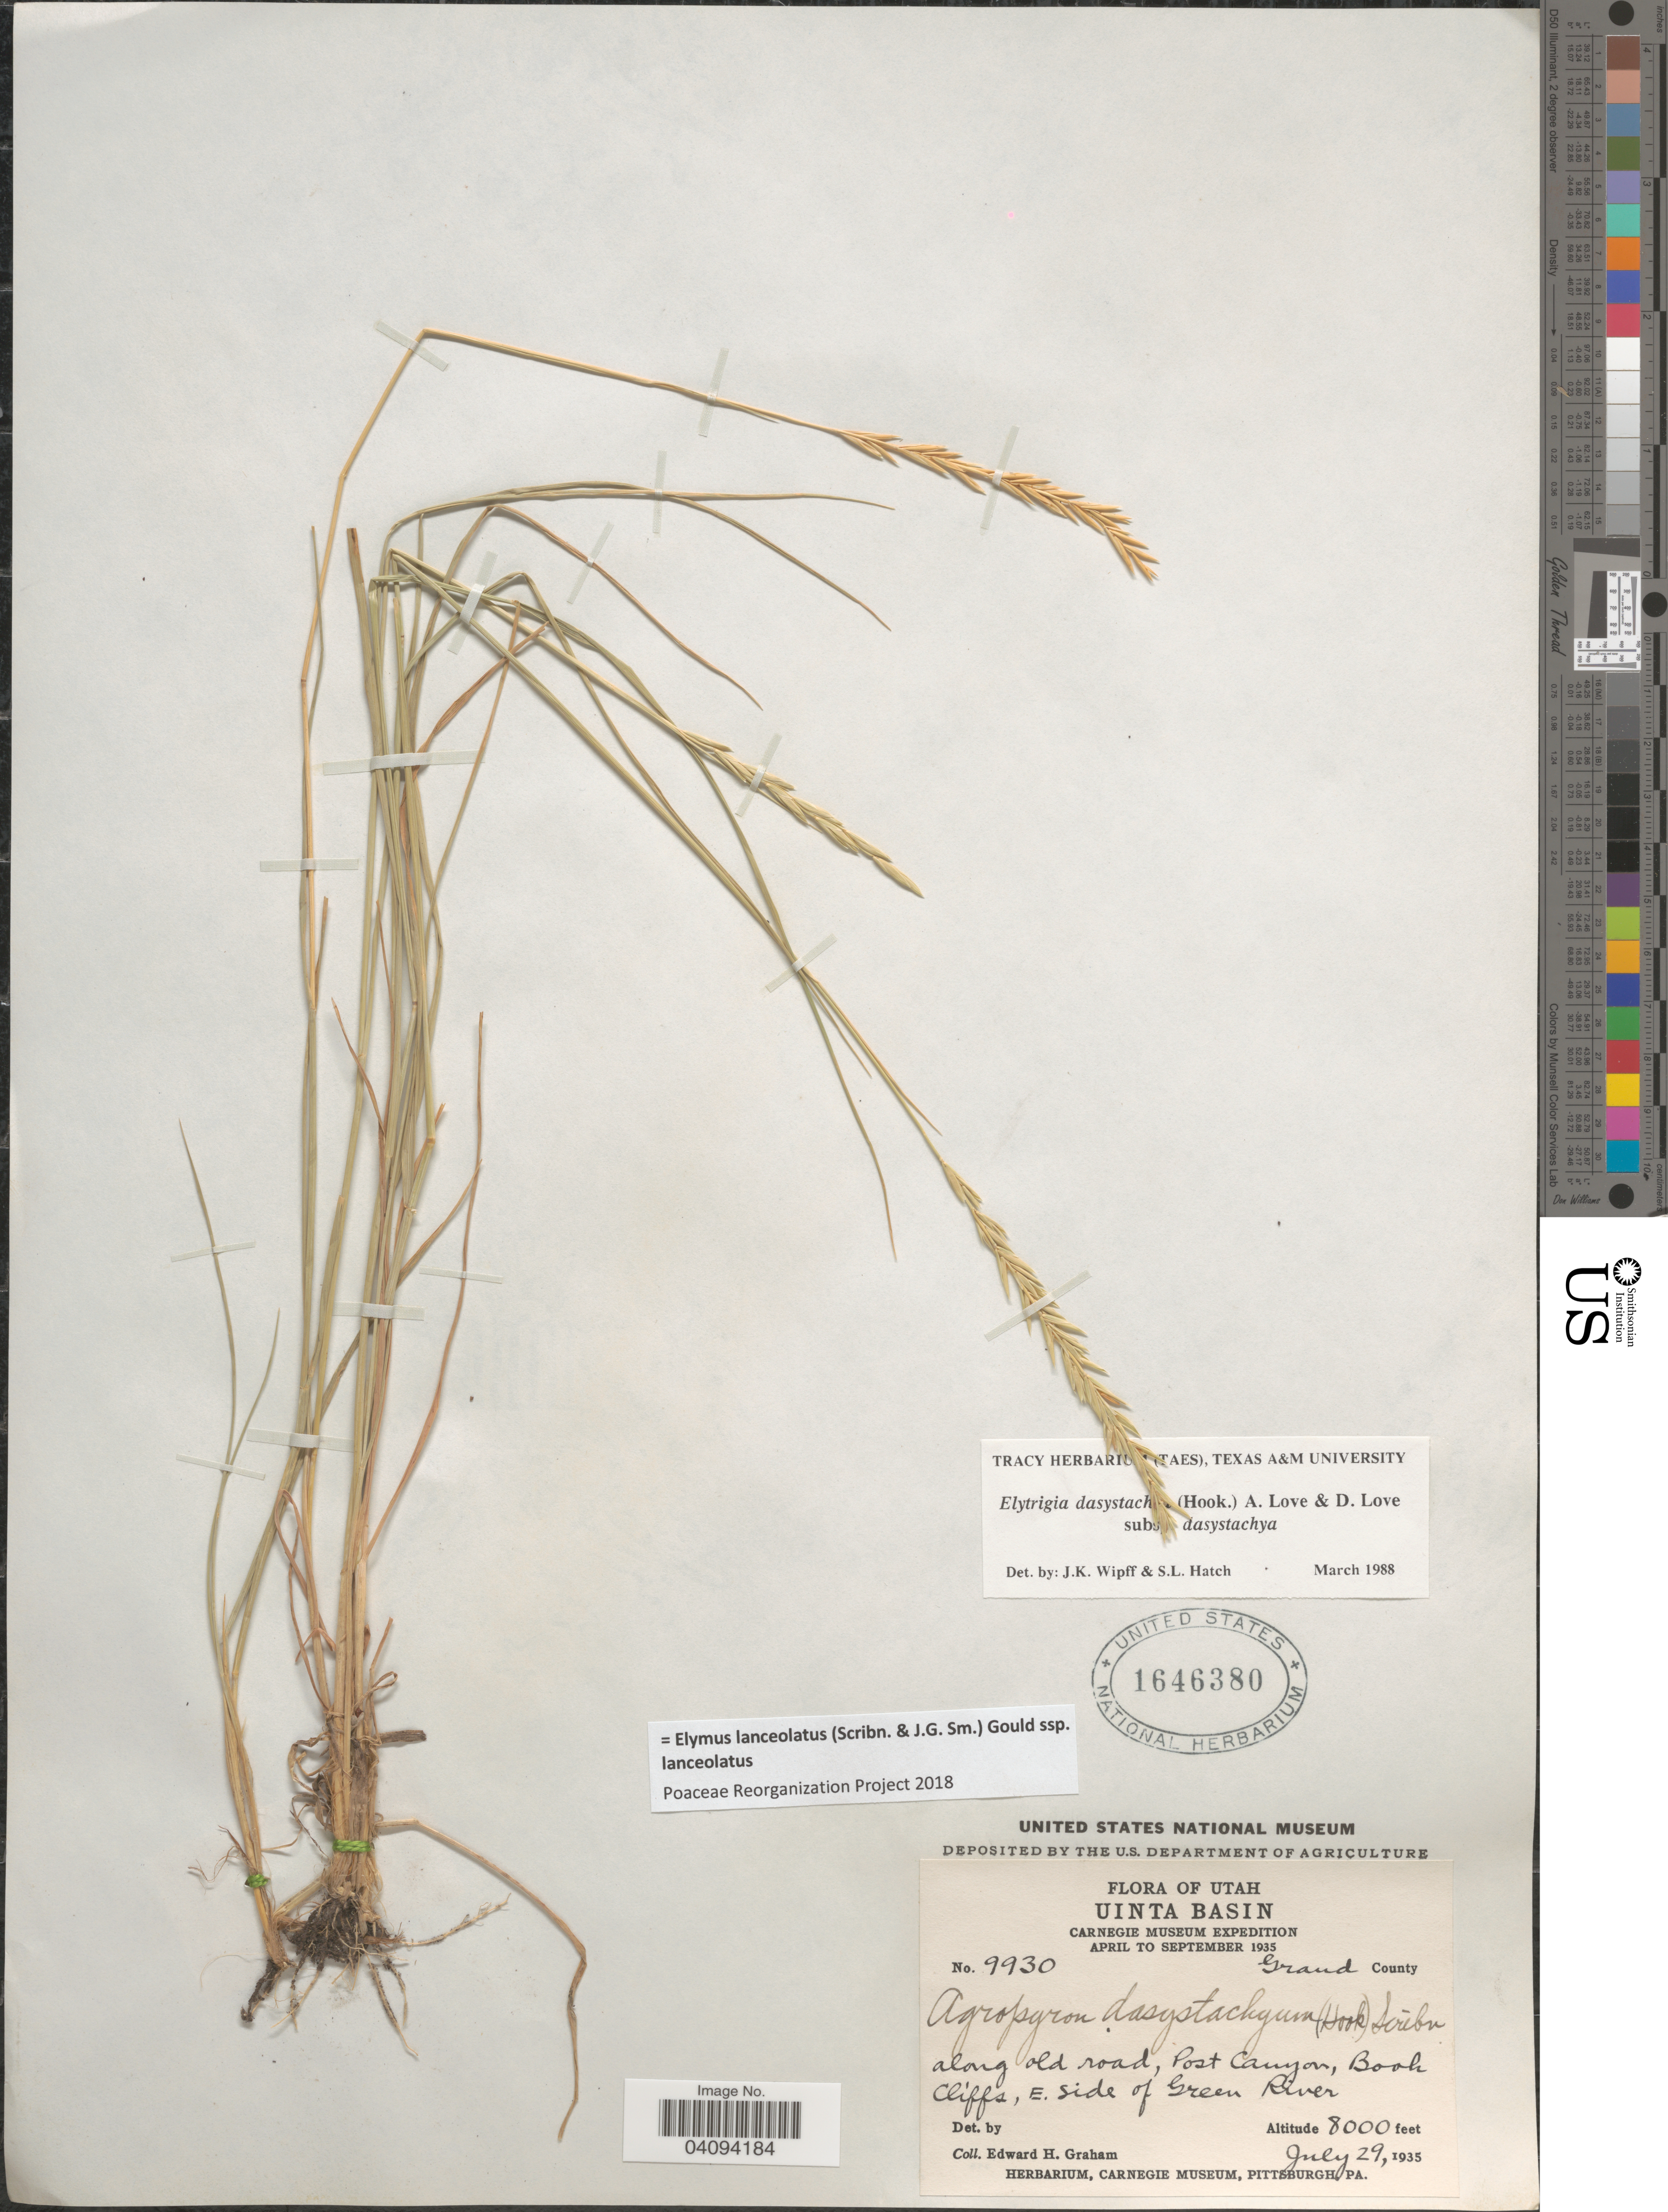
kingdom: Plantae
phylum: Tracheophyta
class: Liliopsida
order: Poales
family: Poaceae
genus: Elymus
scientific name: Elymus lanceolatus subsp. lanceolatus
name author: (Scribn. & J.G. Sm.) Gould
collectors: E. H. Graham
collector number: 9930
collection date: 1935-07-29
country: United States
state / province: Utah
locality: Uinta Basin. Carnegie Museum Expedition April to September 1935. Grand County. Along old road, Post Canyon, Book Cliffs, E. Side of Green River.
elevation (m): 2438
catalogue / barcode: US 1646380